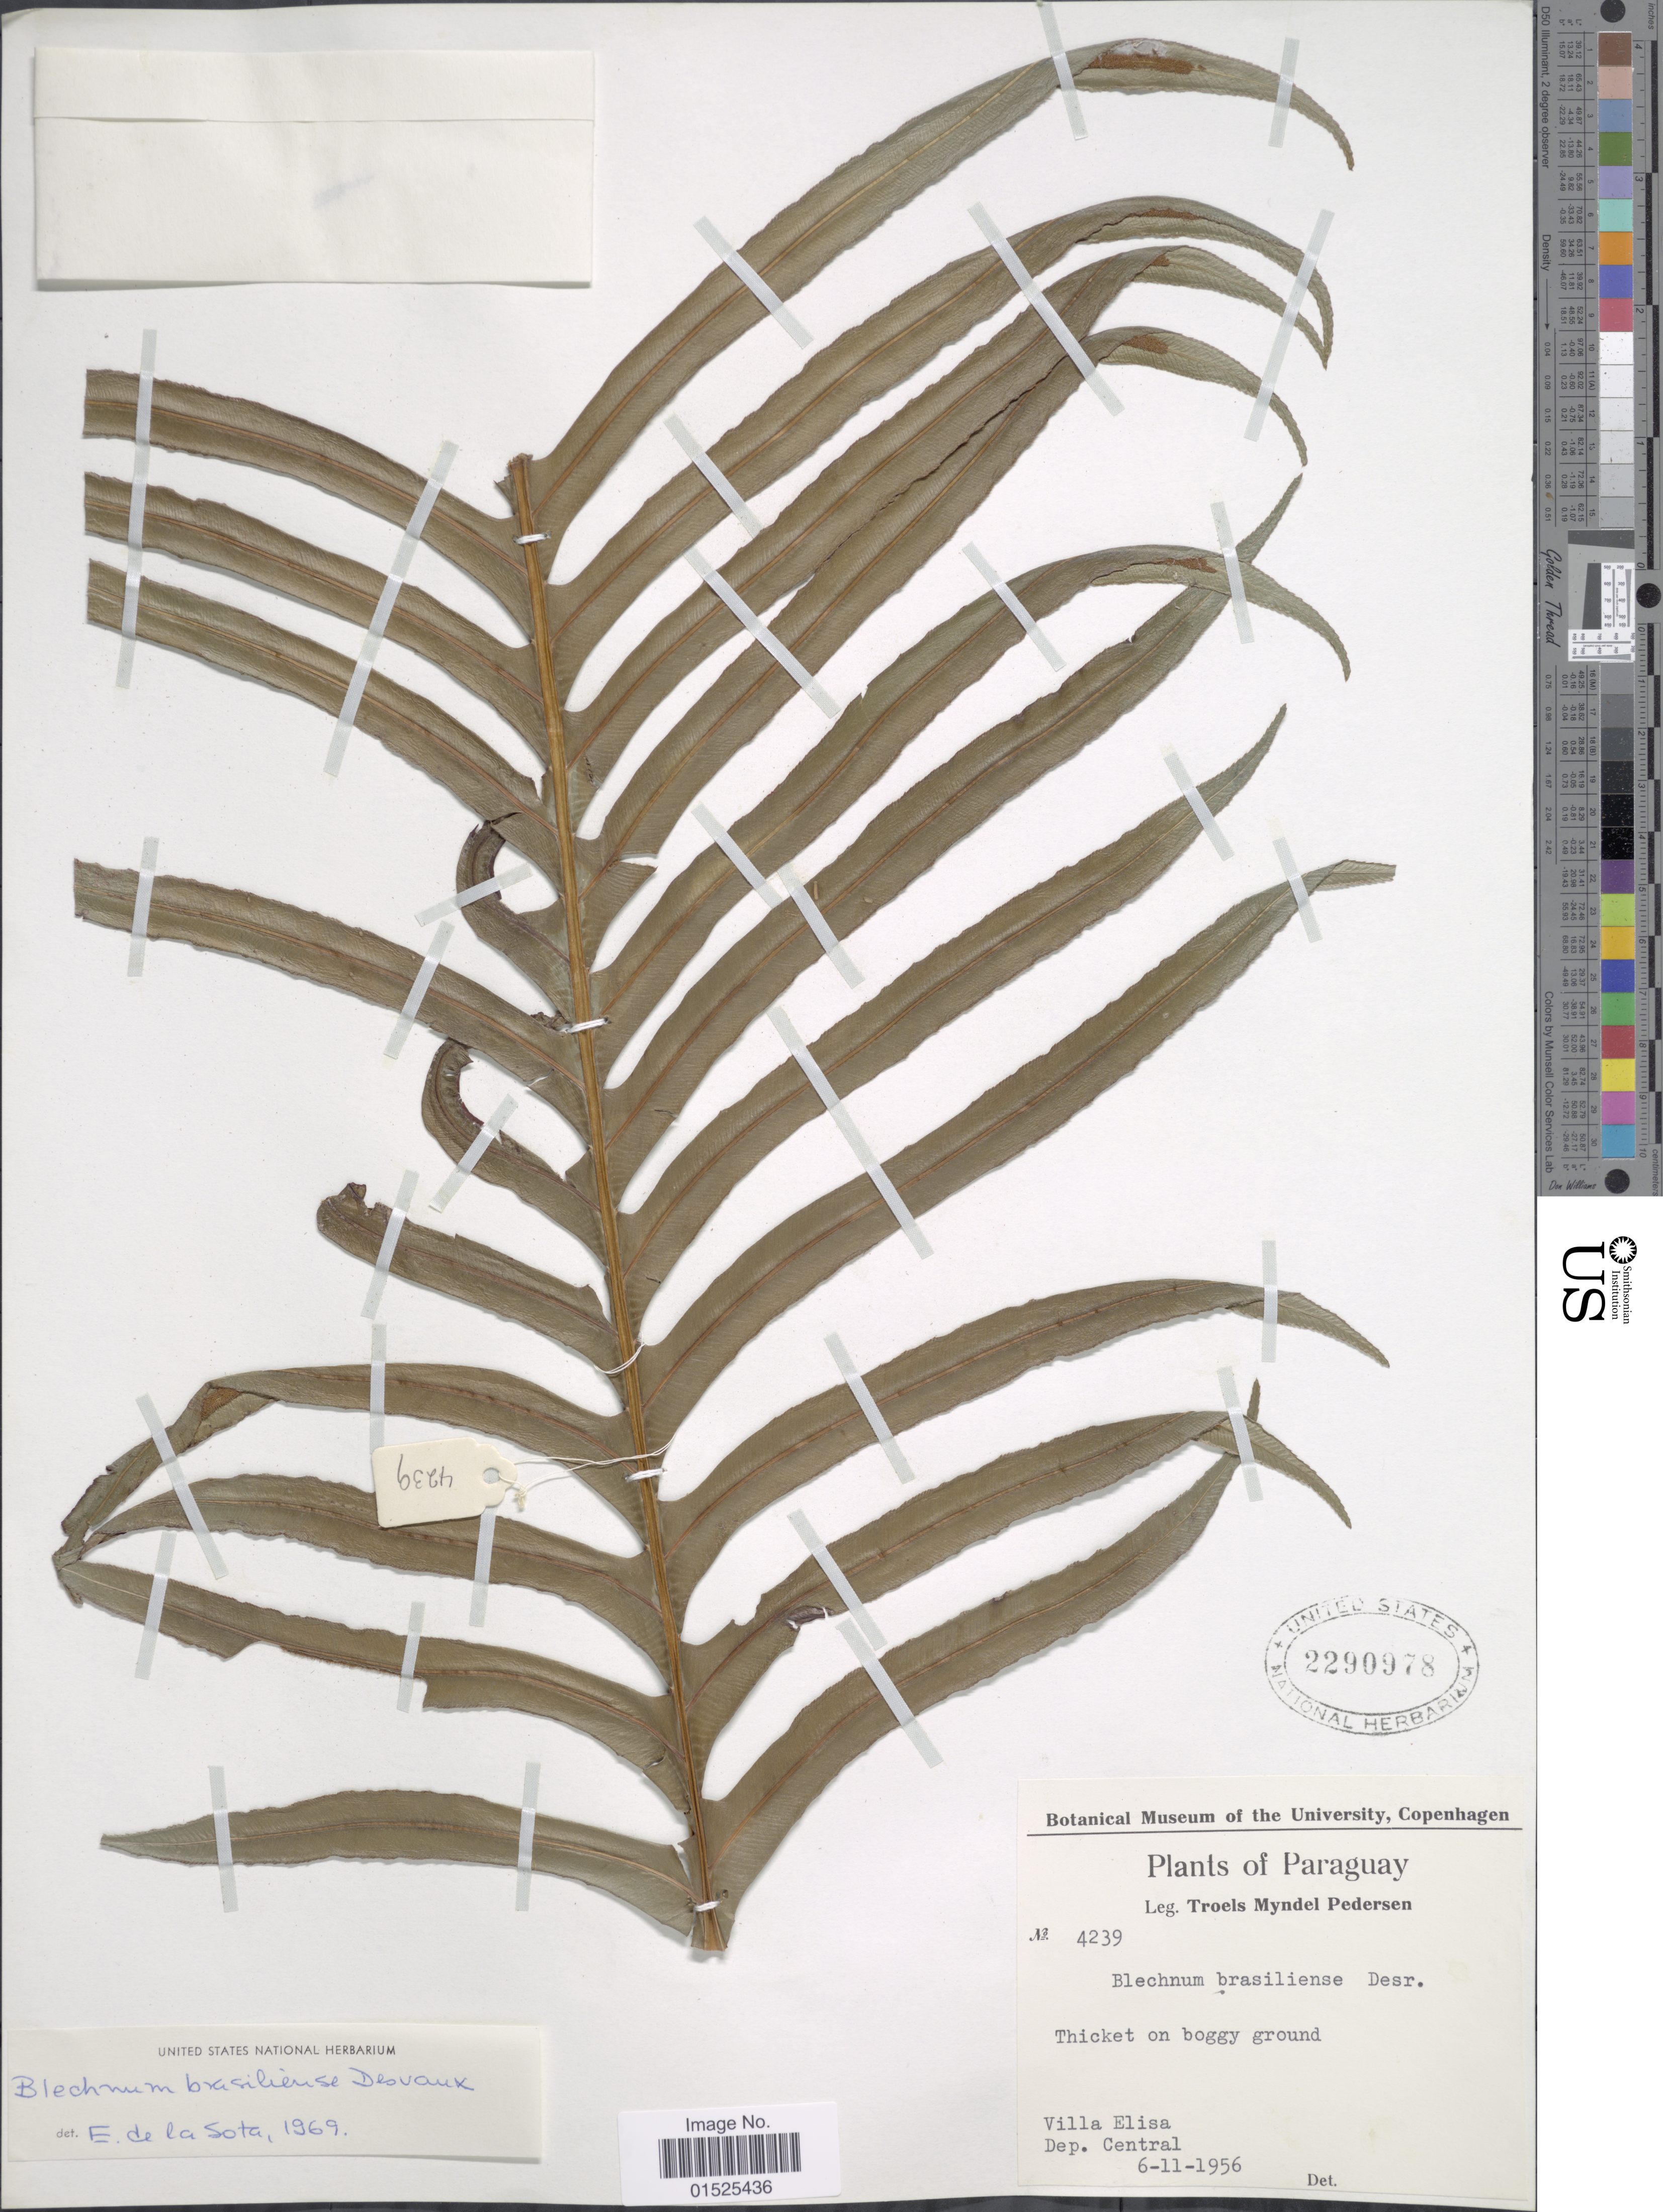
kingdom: Plantae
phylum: Tracheophyta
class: Polypodiopsida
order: Polypodiales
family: Blechnaceae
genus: Blechnum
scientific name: Blechnum brasiliense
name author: Desv.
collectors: T. Pederson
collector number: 4239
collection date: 1956-11-06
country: Paraguay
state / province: Central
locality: Villa Elisa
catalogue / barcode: US 2290978